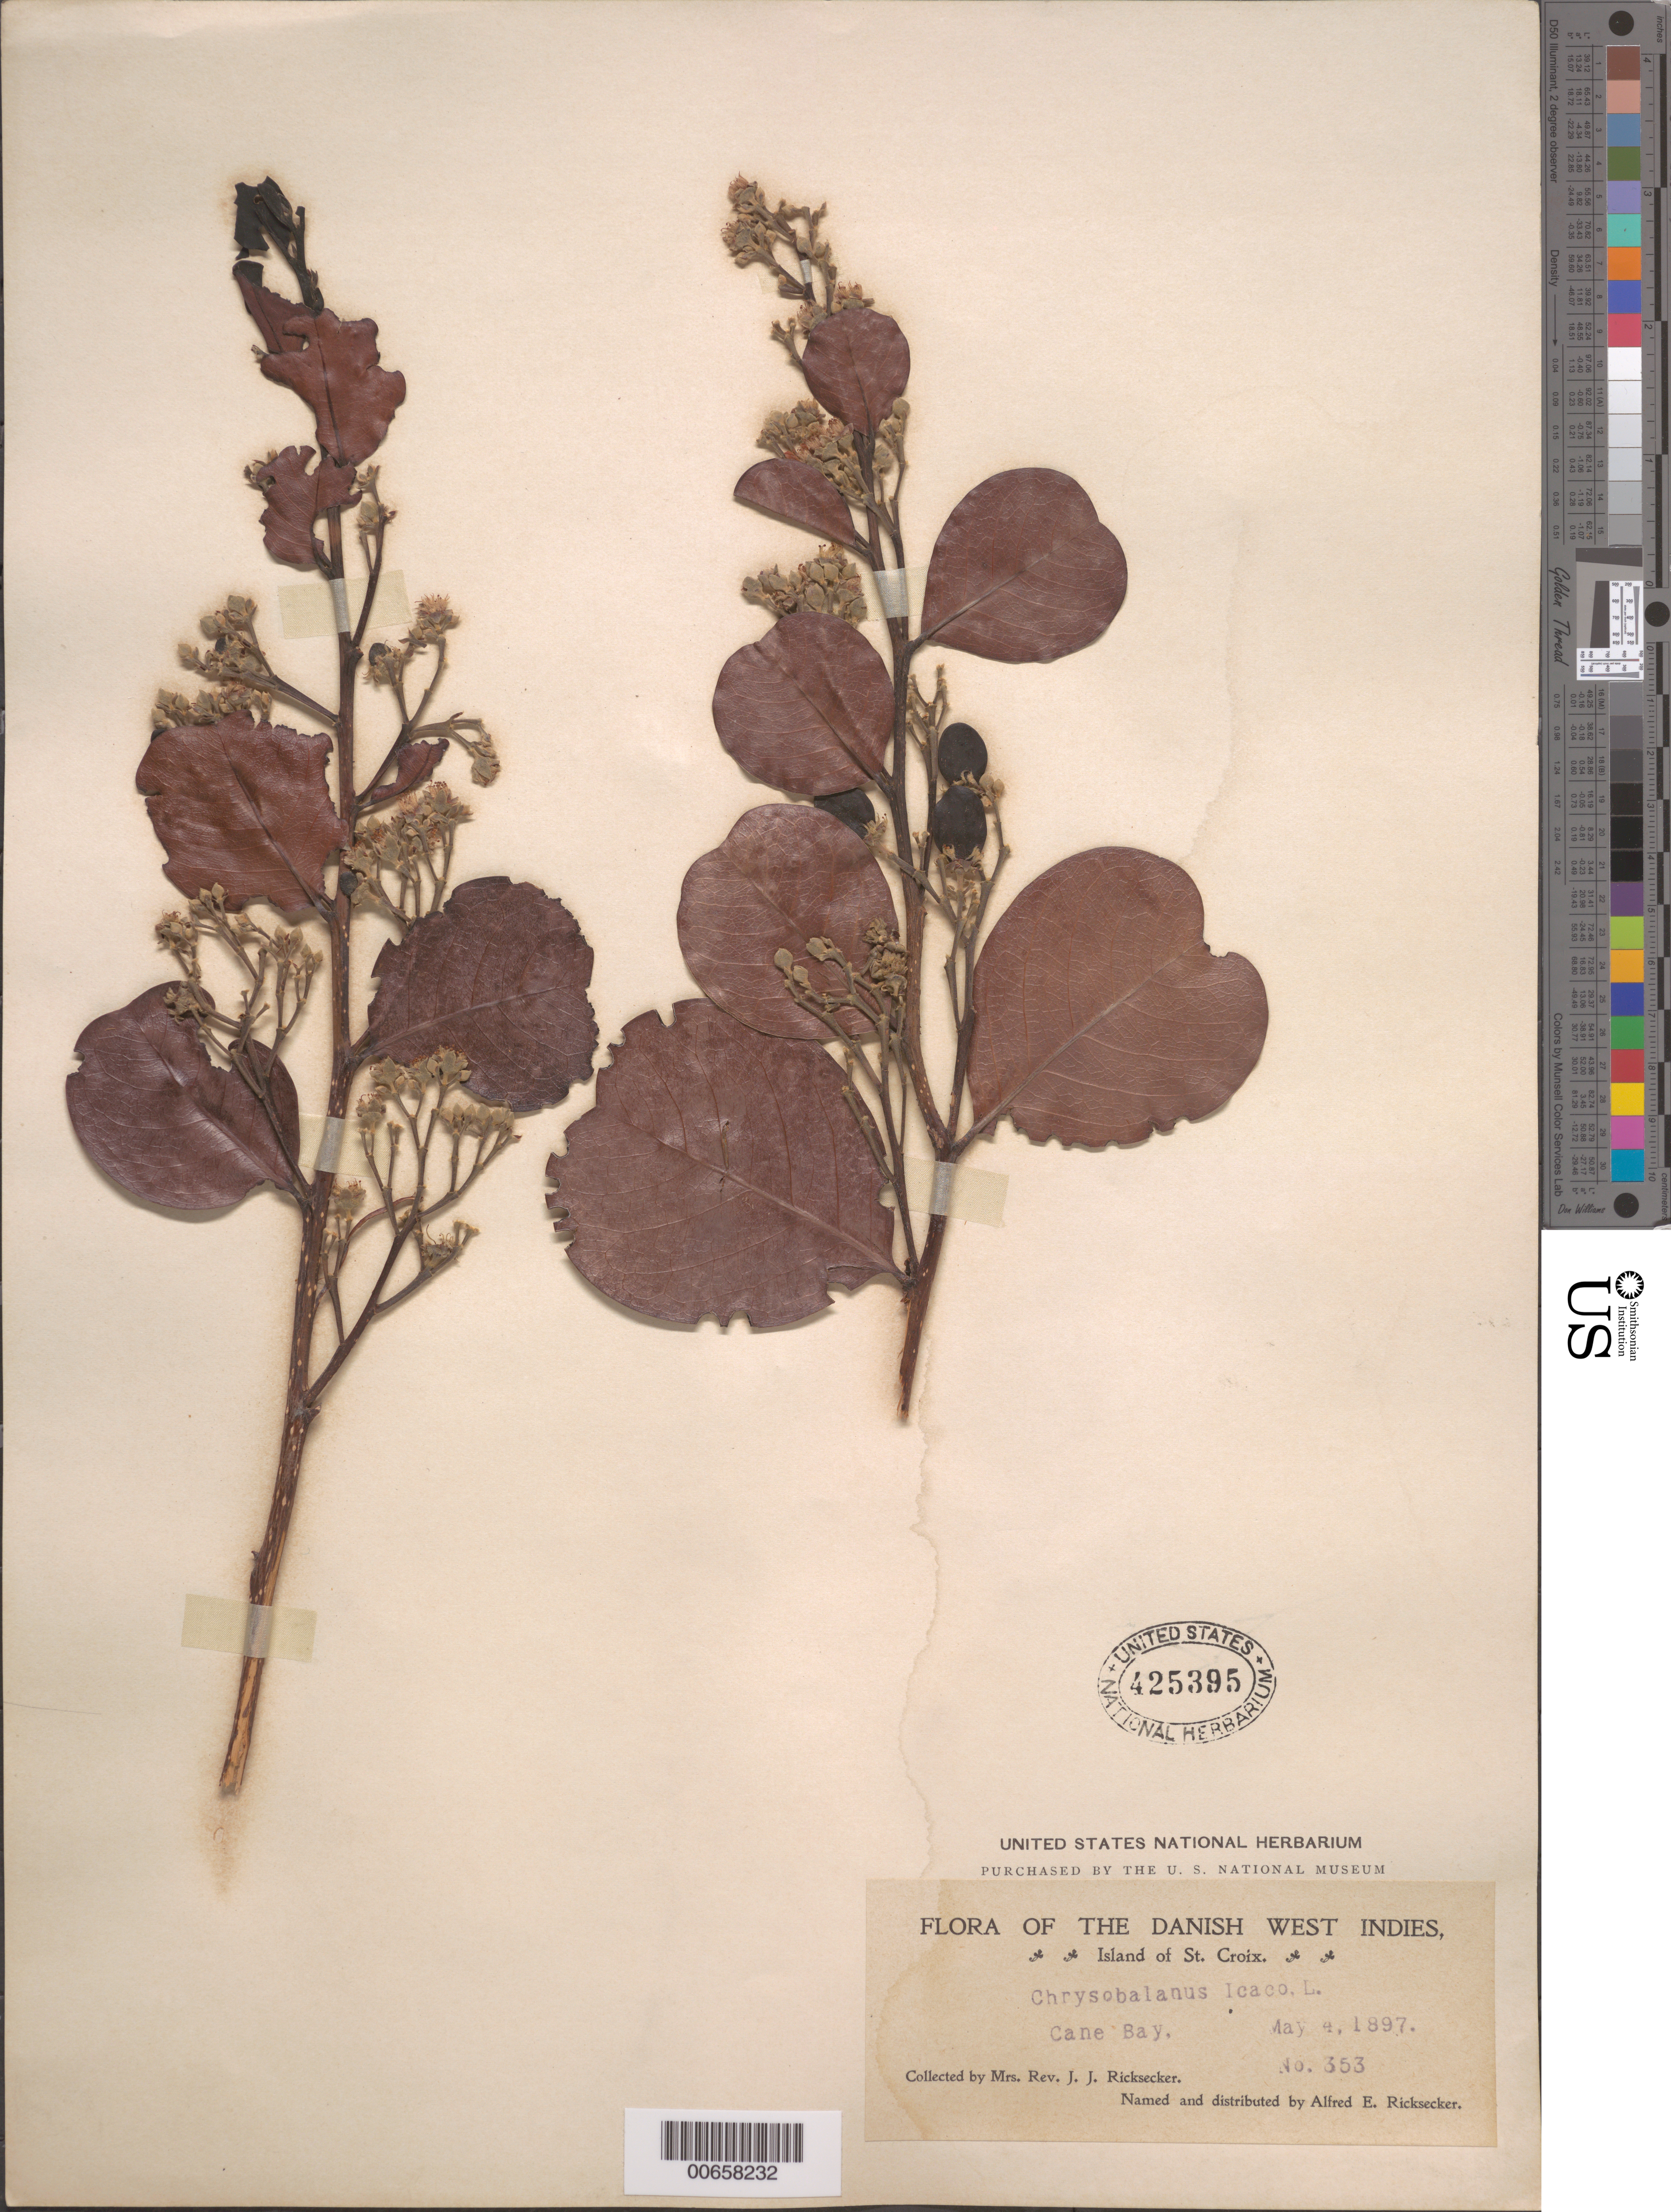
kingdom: Plantae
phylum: Tracheophyta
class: Magnoliopsida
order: Malpighiales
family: Chrysobalanaceae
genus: Chrysobalanus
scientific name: Chrysobalanus icaco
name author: L.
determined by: Ricksecker, A. E.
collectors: Mrs. J. J. Ricksecker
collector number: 353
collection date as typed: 04 May 1897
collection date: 1897-05-04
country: U.S. Virgin Islands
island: St. Croix Island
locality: Cane Bay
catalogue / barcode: US 425395